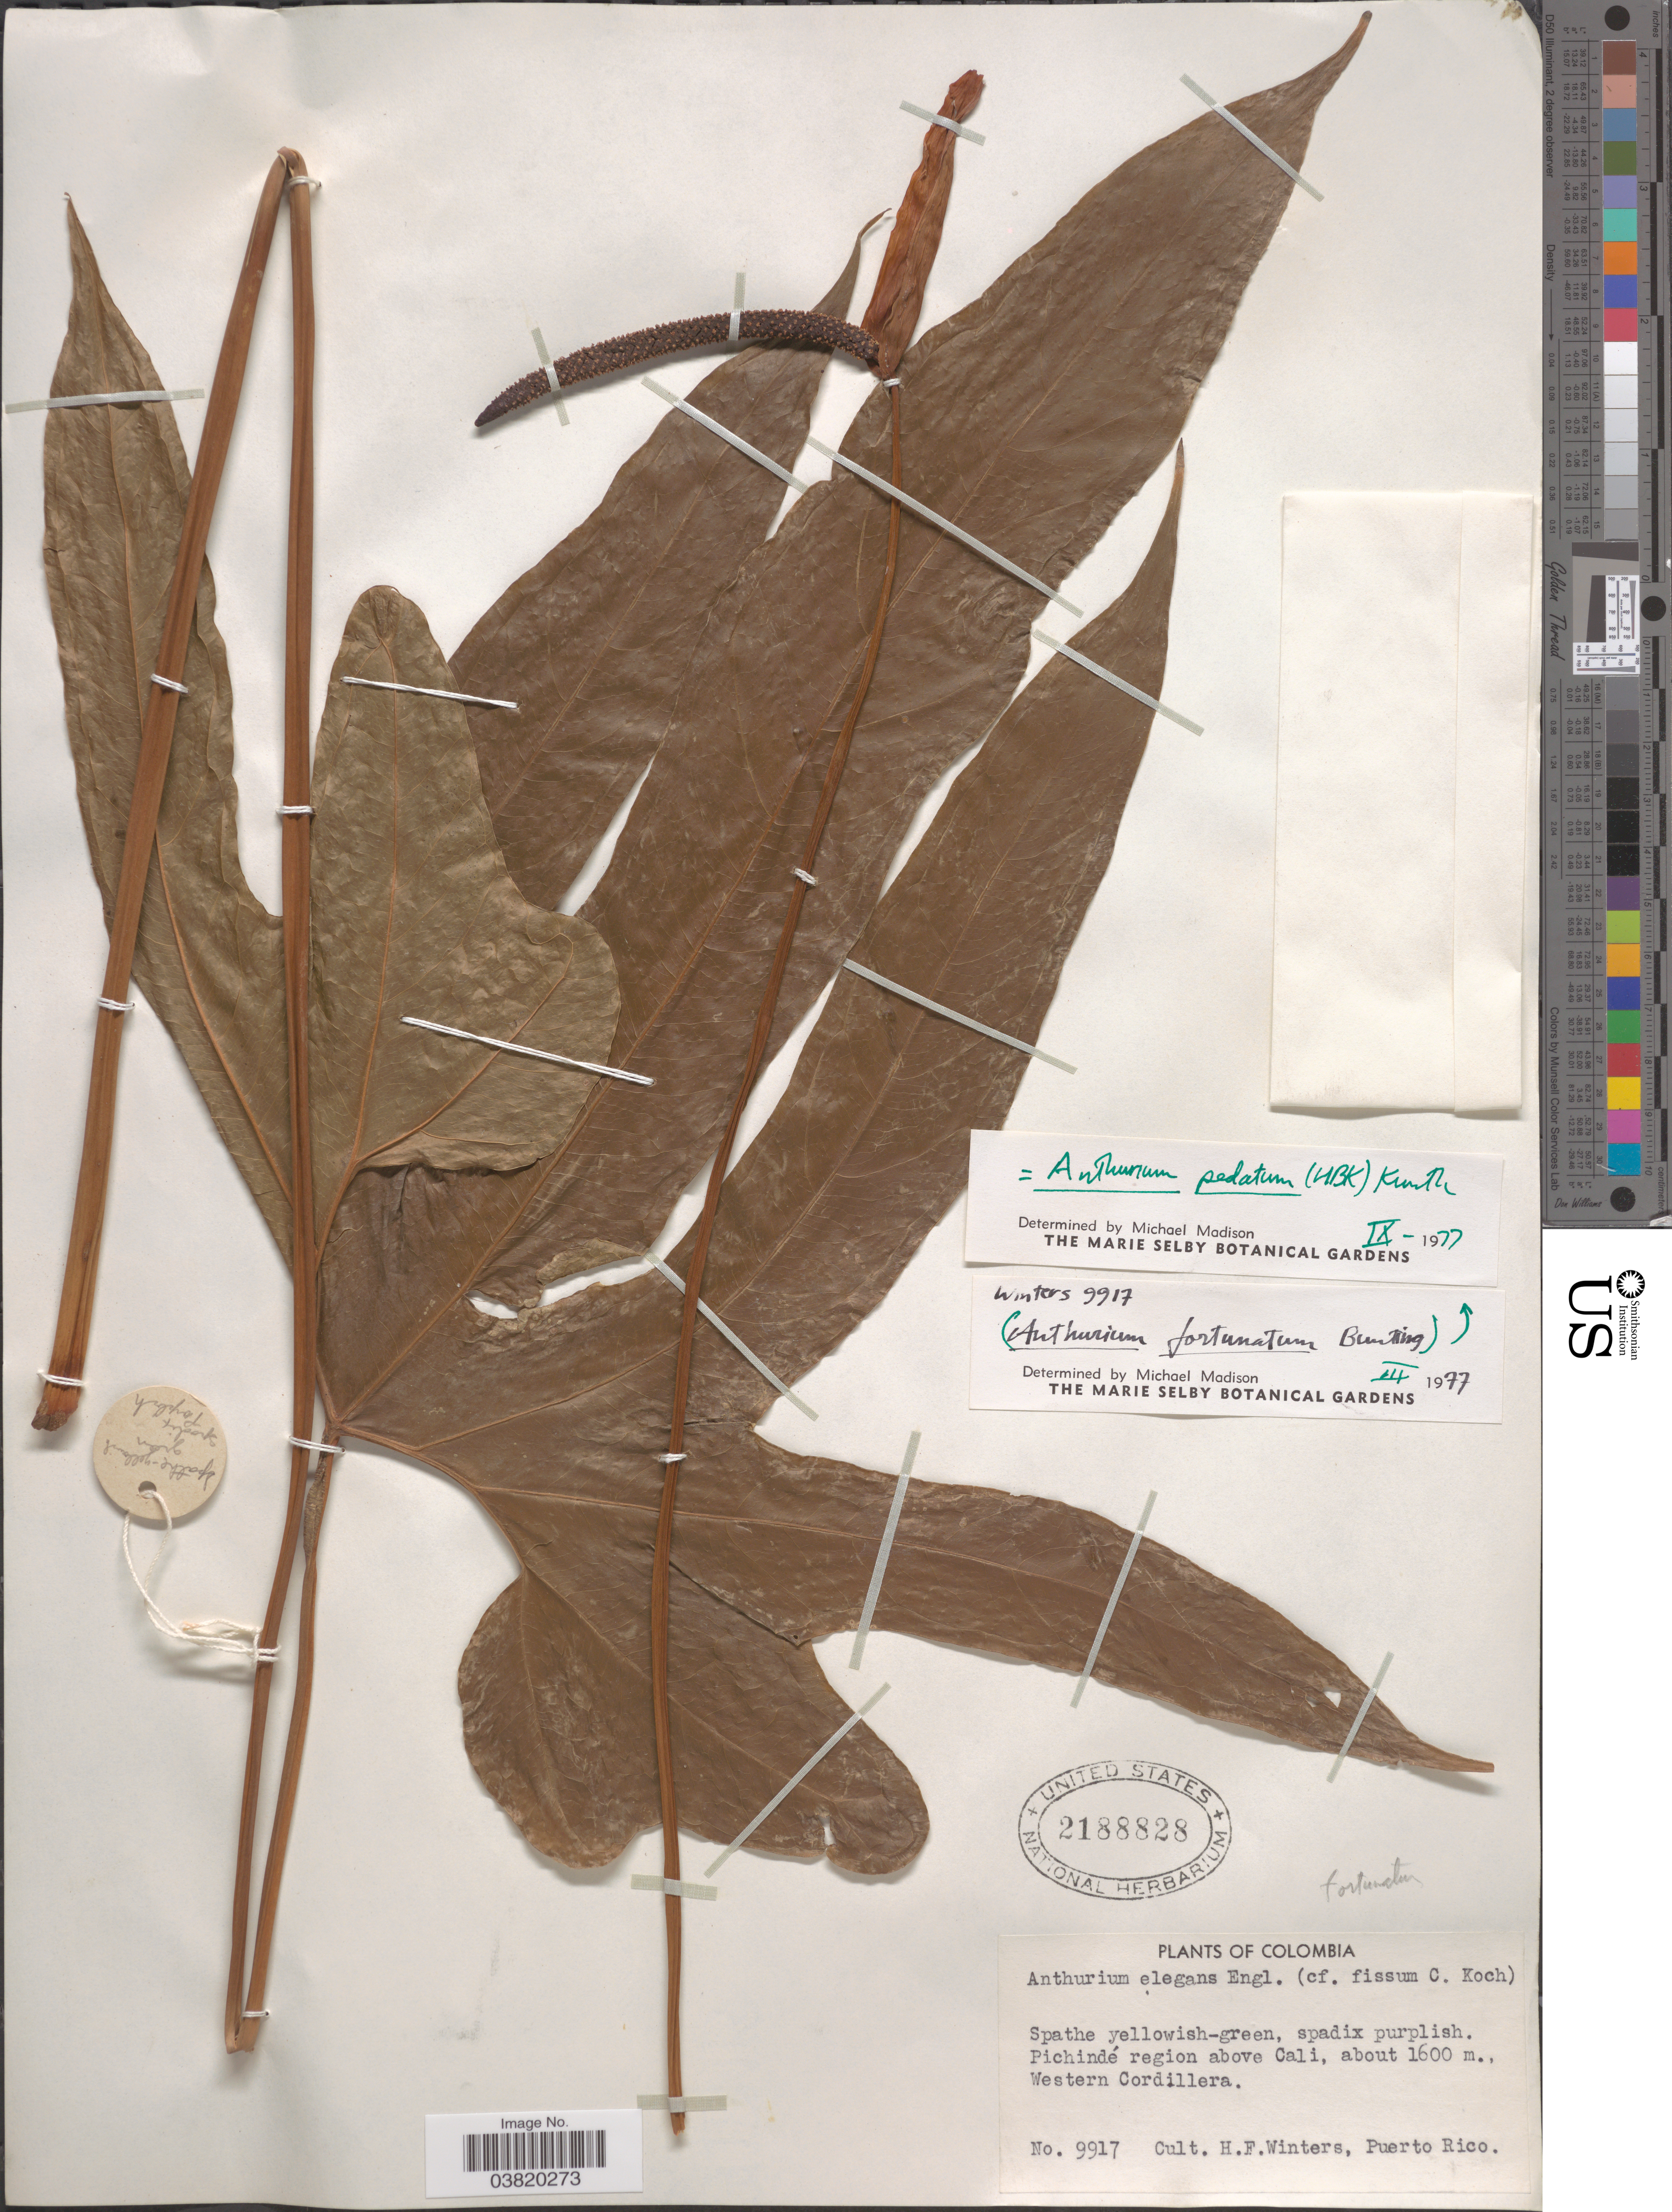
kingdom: Plantae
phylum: Tracheophyta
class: Liliopsida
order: Alismatales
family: Araceae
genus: Anthurium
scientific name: Anthurium pedatum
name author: (Kunth) Endl. ex Kunth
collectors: H. Winters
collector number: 9917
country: Puerto Rico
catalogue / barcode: US 2188828